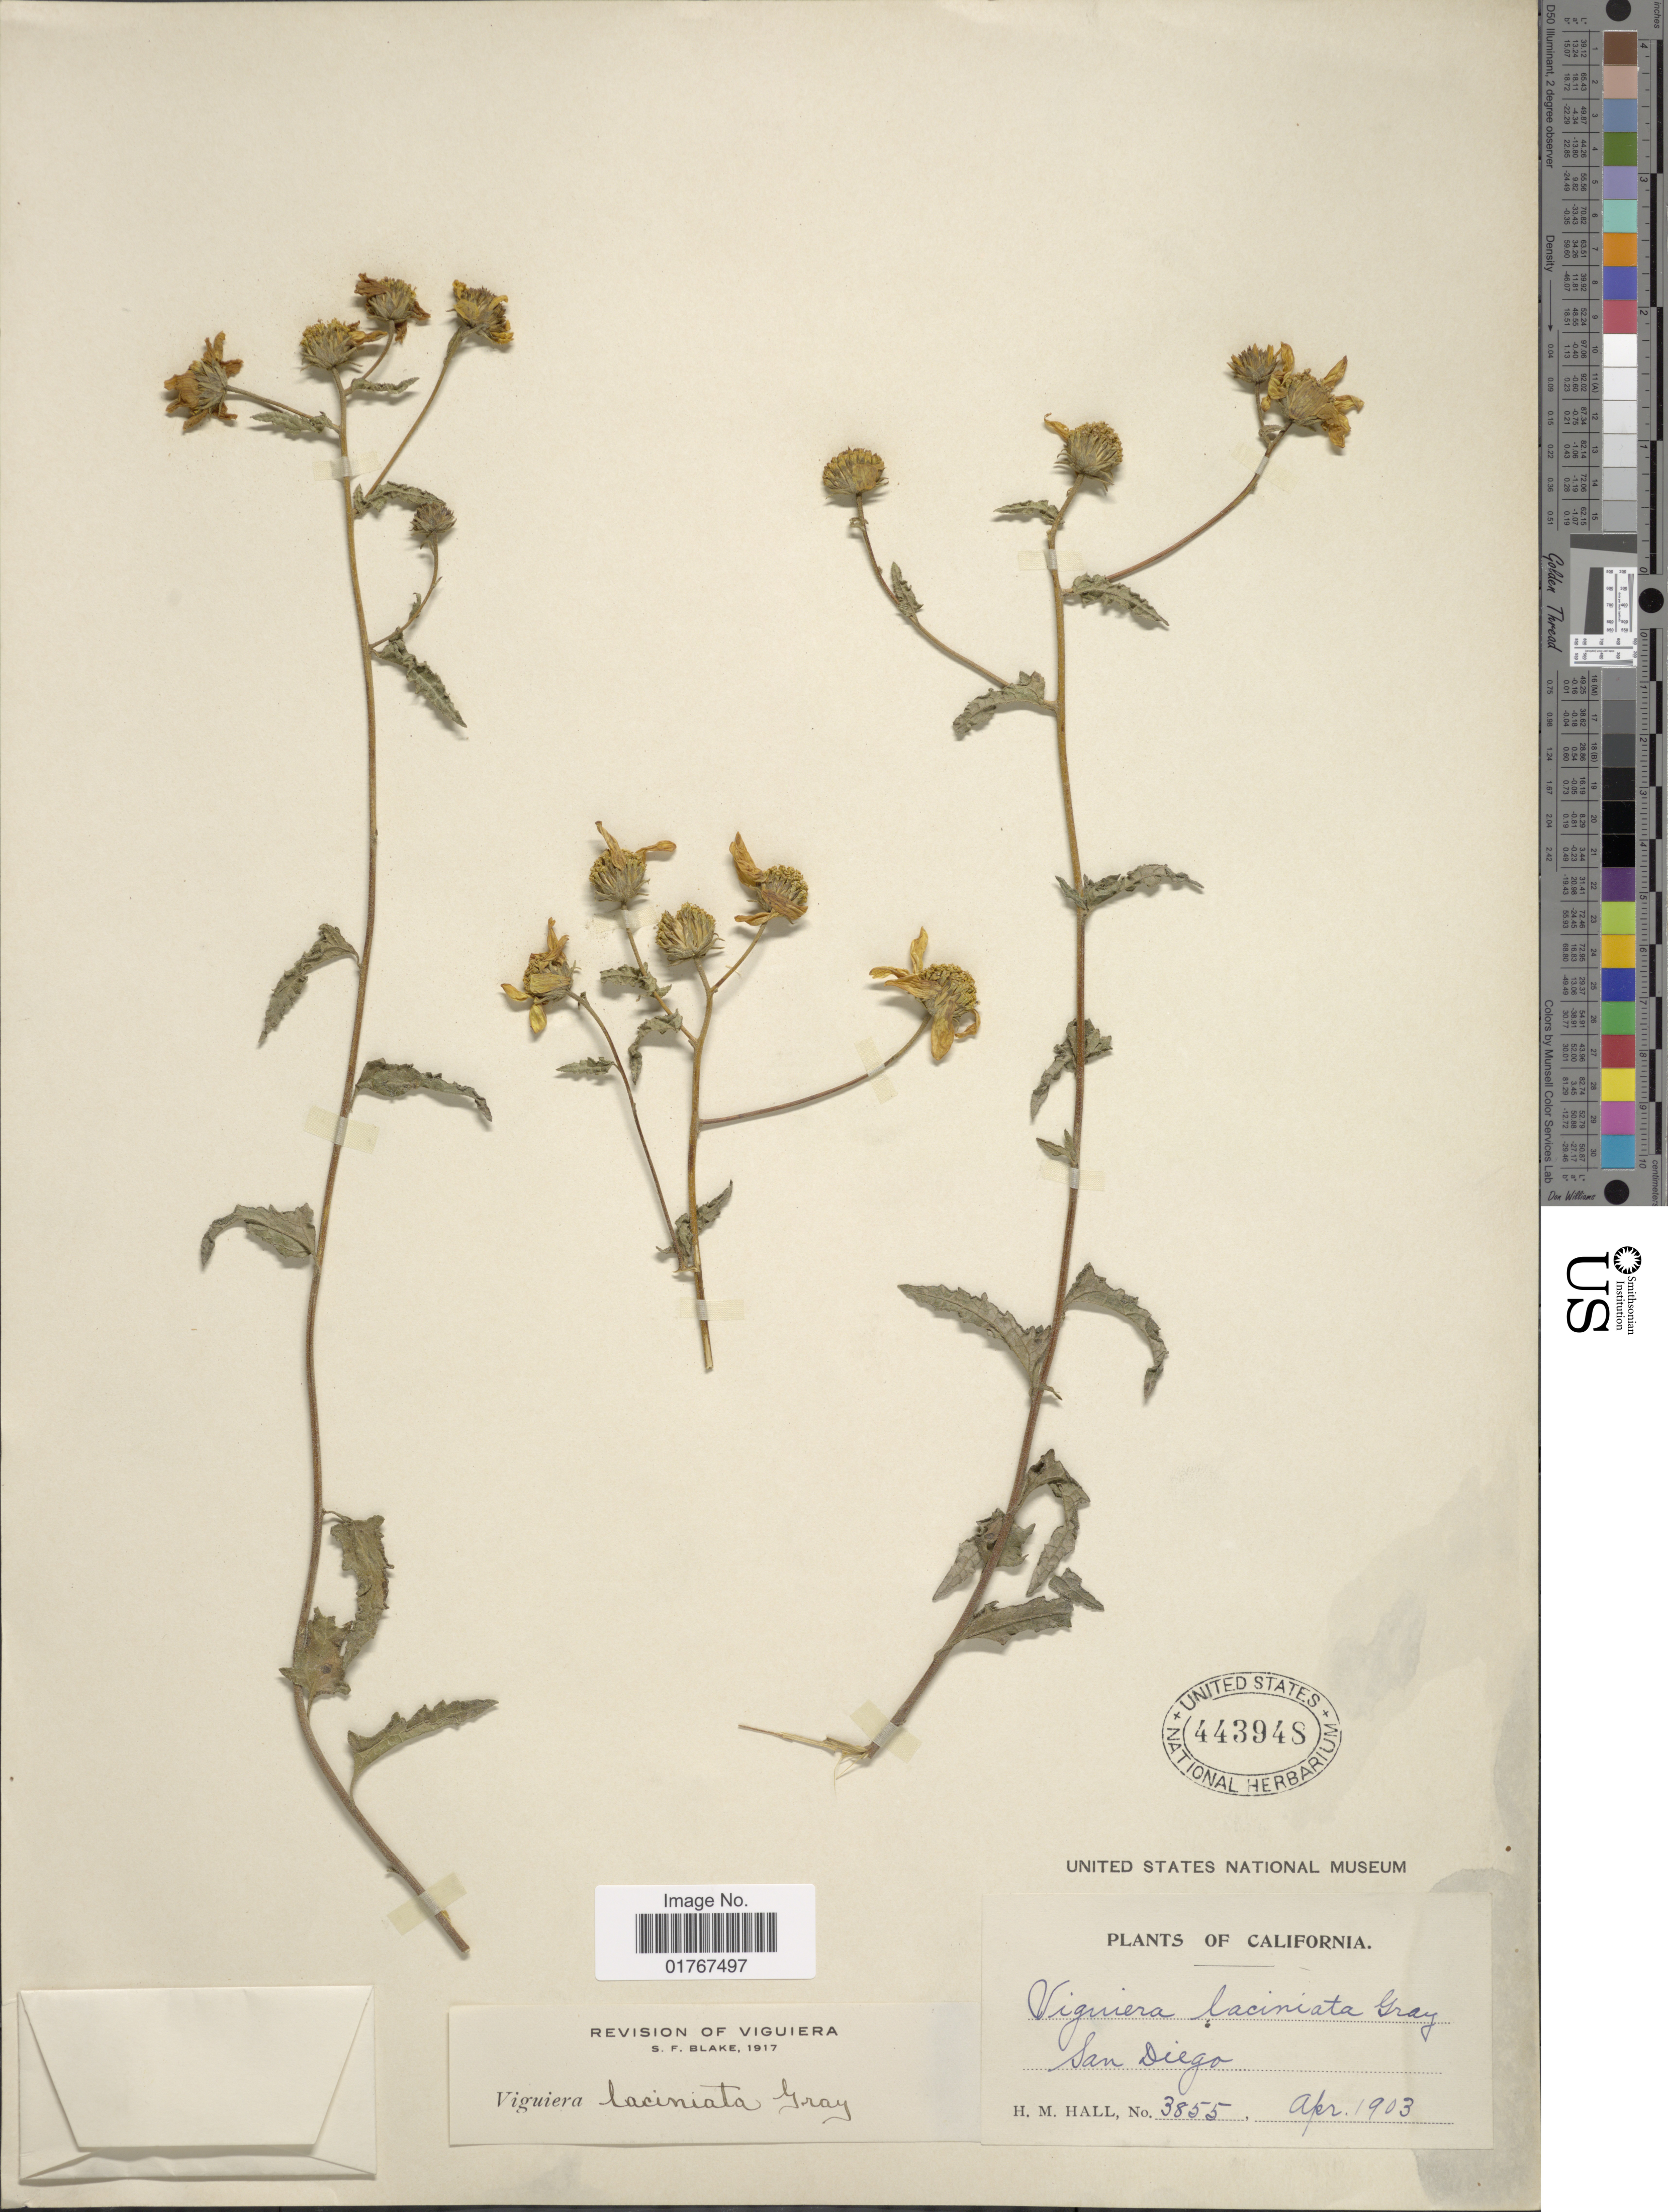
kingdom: Plantae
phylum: Tracheophyta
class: Magnoliopsida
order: Asterales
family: Asteraceae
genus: Viguiera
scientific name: Viguiera laciniata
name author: A. Gray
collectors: H. M. Hall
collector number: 3855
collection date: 1903-04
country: United States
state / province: California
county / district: San Diego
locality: San Diego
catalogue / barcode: US 443948